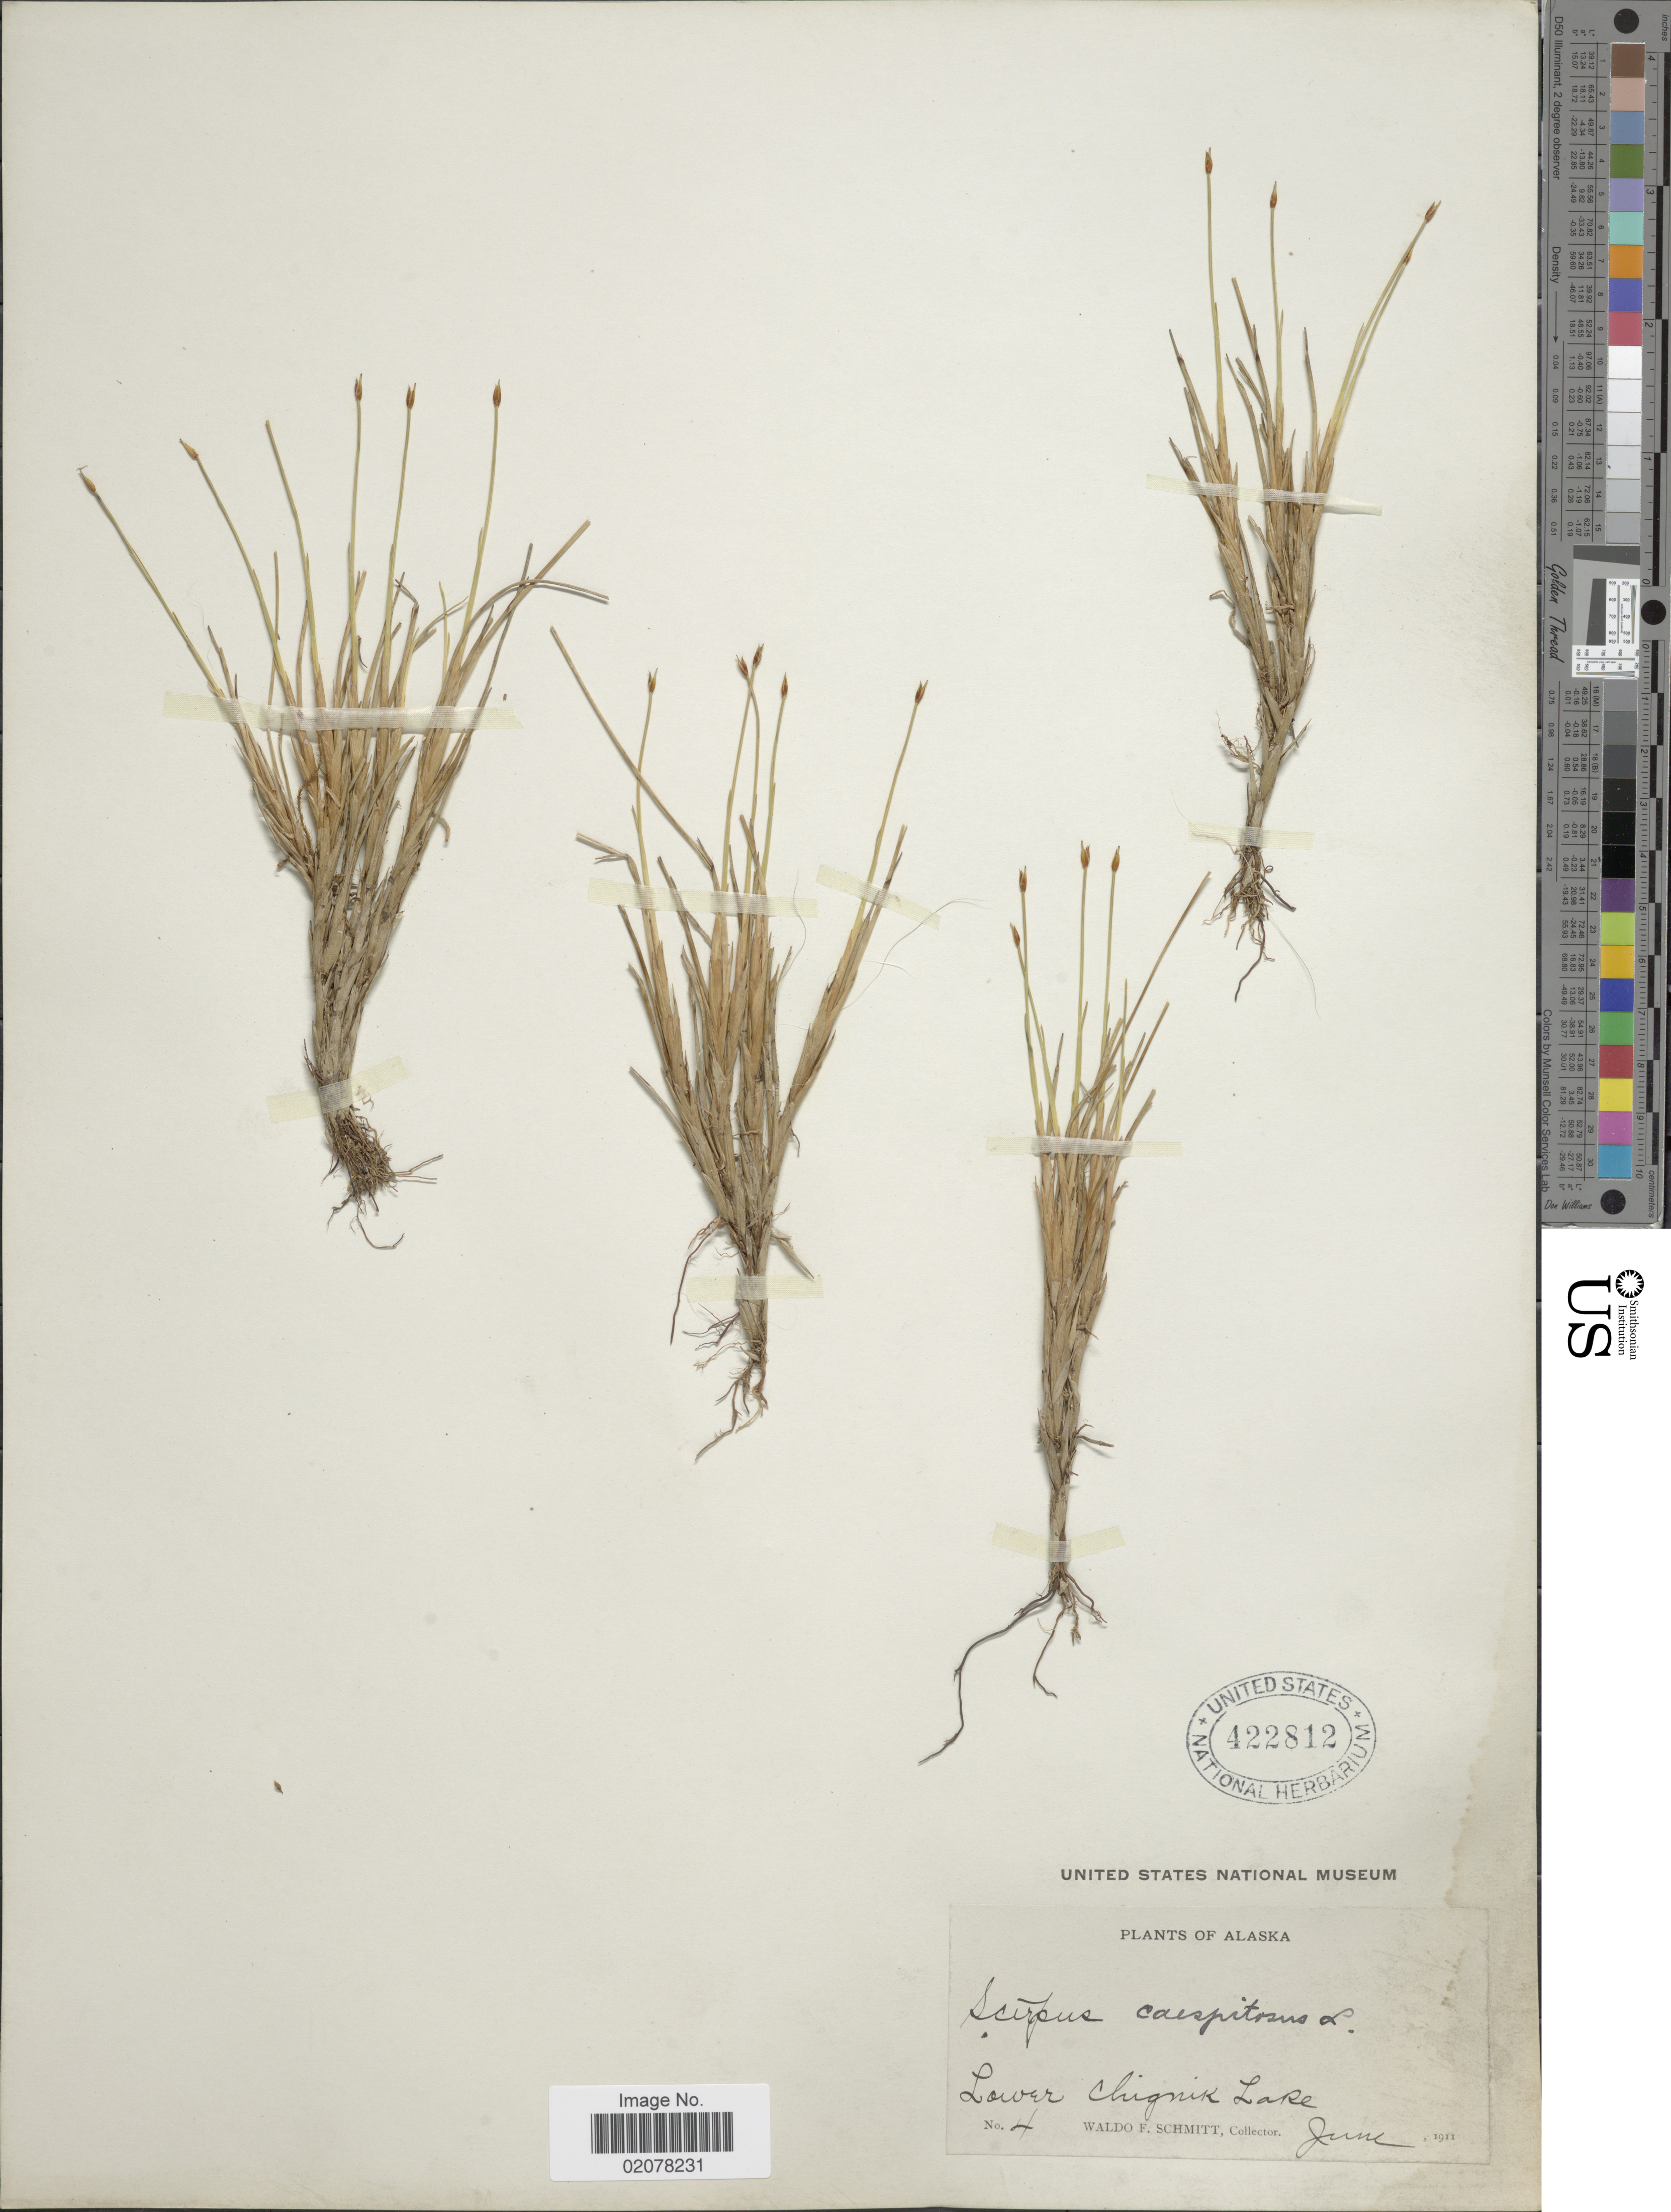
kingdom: Plantae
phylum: Tracheophyta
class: Liliopsida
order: Poales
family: Cyperaceae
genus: Trichophorum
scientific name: Trichophorum cespitosum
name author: (L.) Hartm.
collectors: W. F. Schmitt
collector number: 4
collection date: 1911-06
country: United States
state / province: Alaska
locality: Lower Chignik Lake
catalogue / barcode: US 422812